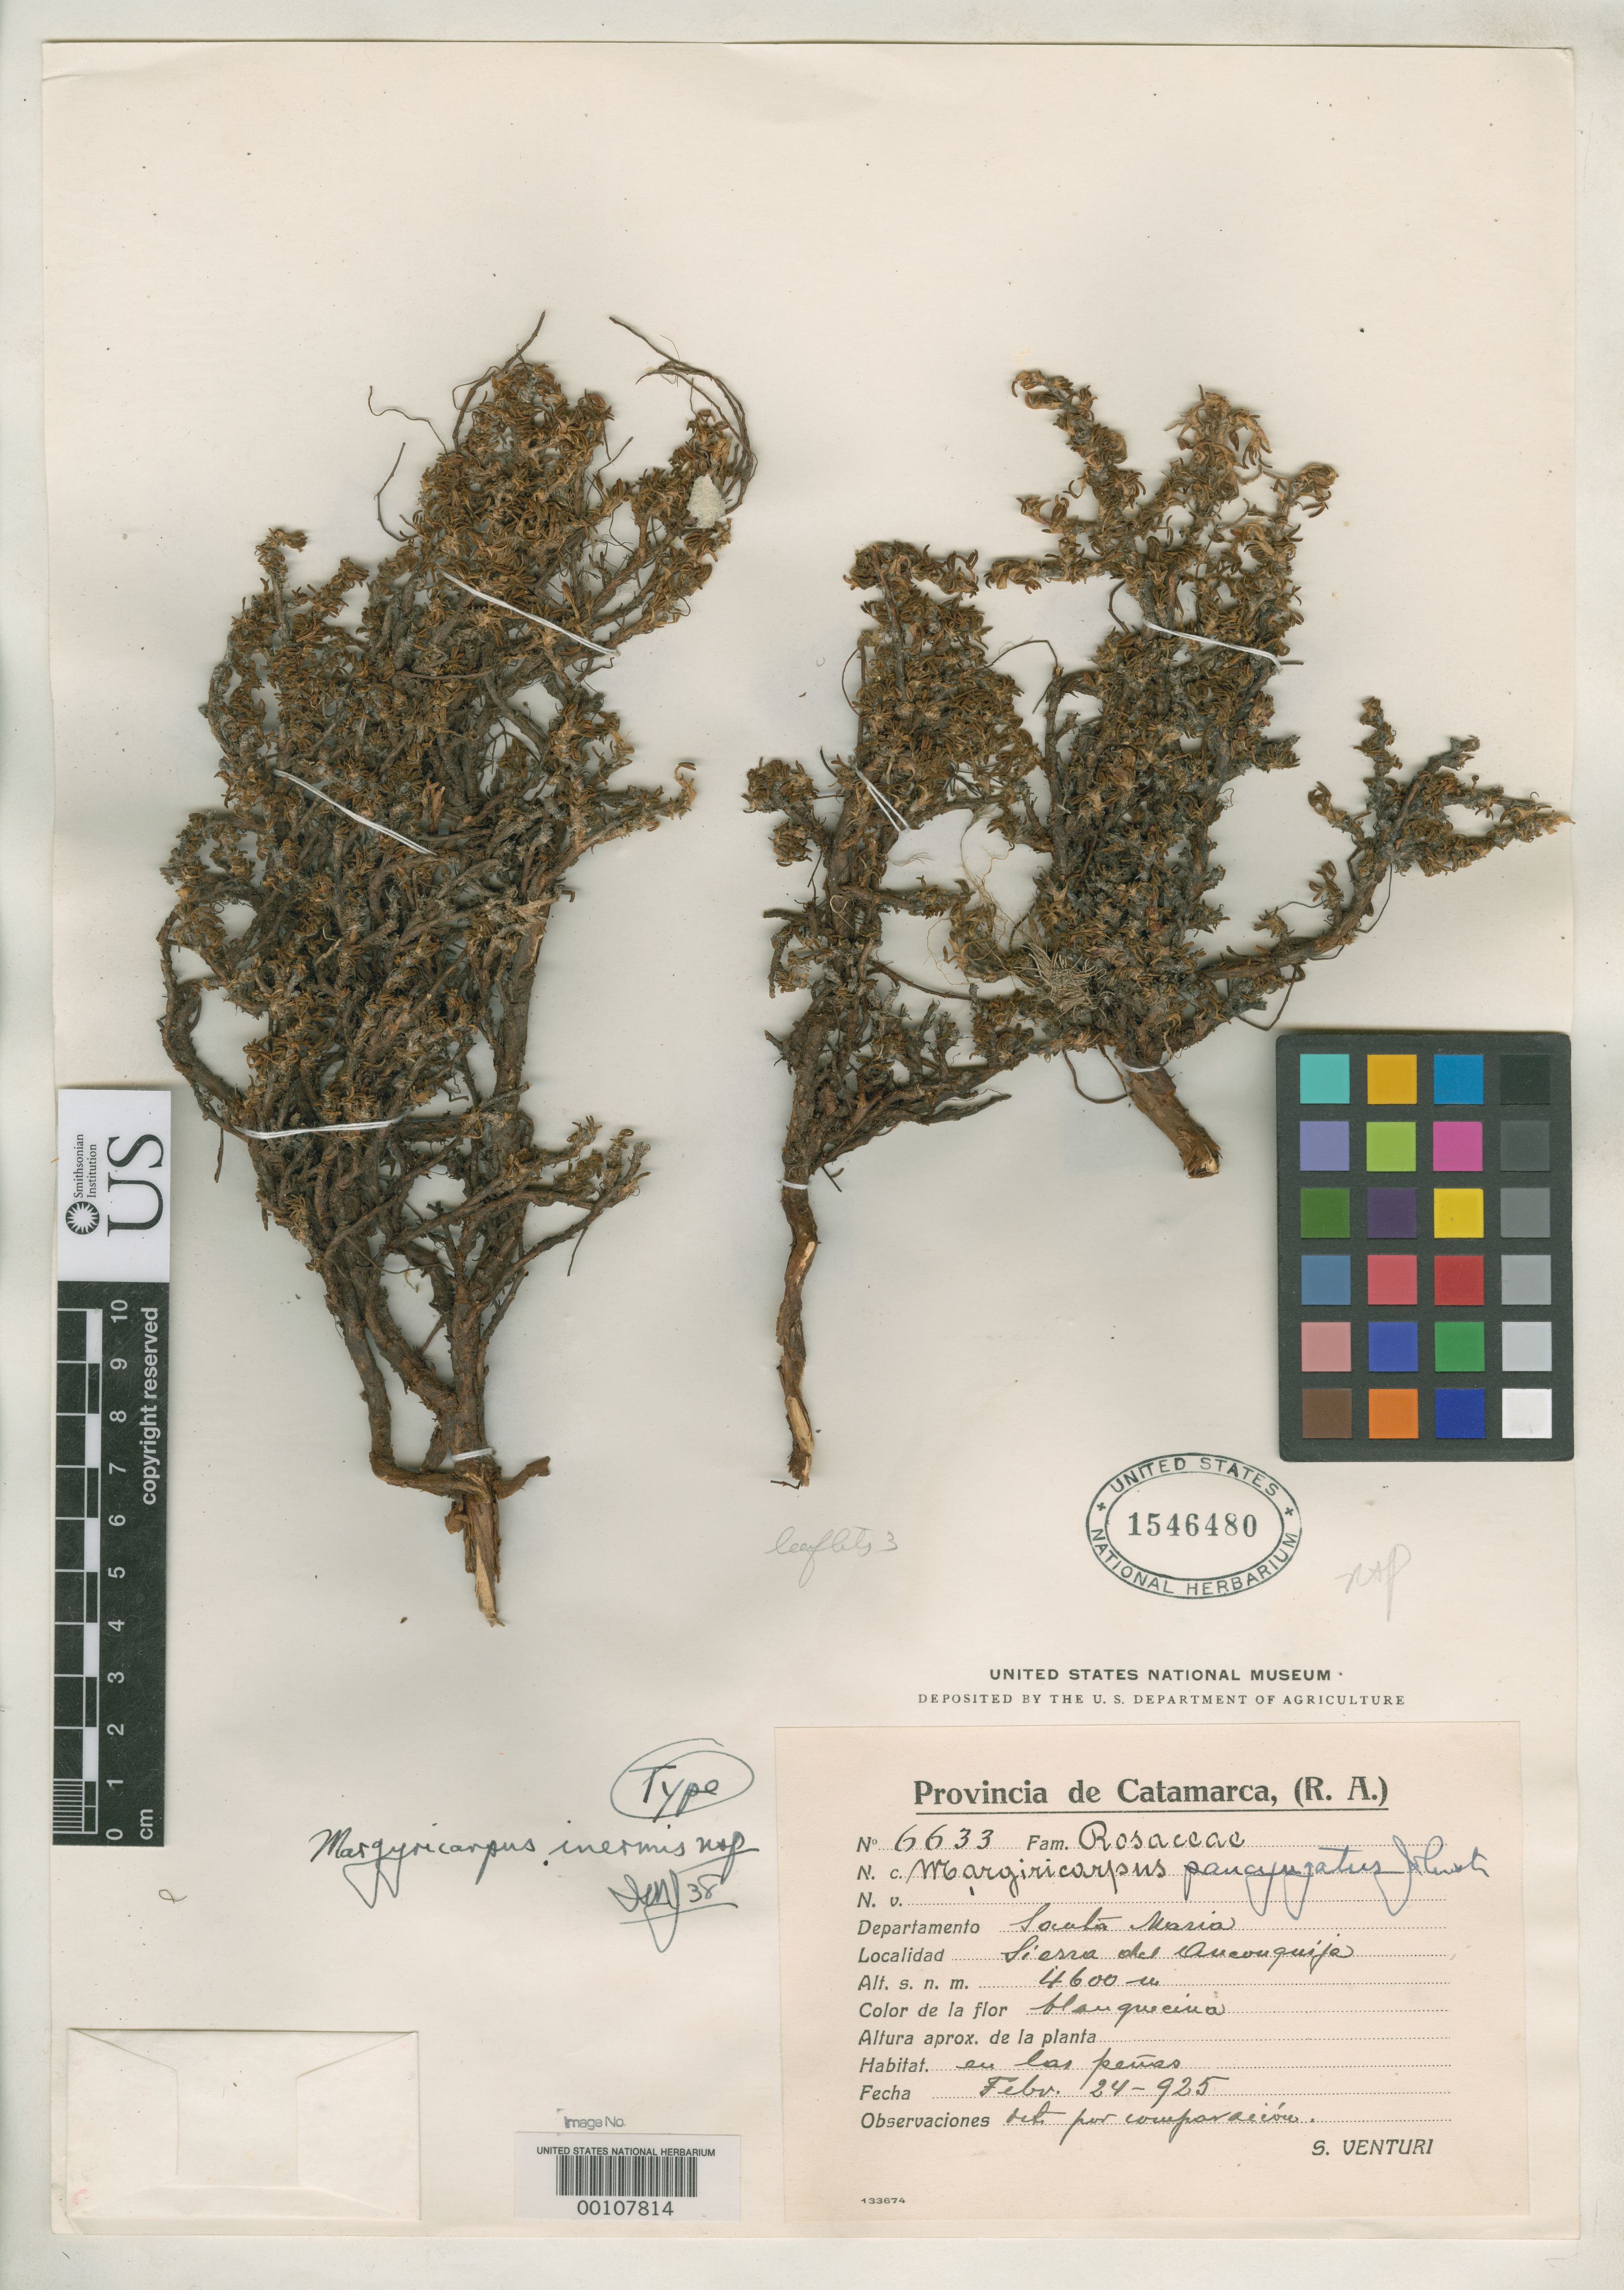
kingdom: Plantae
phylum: Tracheophyta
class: Magnoliopsida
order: Rosales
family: Rosaceae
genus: Margyricarpus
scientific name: Margyricarpus inermis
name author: I.M. Johnst.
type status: Holotype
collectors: S. Venturi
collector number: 6633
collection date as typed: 24 Feb 1925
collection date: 1925-02-24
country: Argentina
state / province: Catamarca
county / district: Santa María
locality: Sierra Ancoquija.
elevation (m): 4600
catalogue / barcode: US 1546480